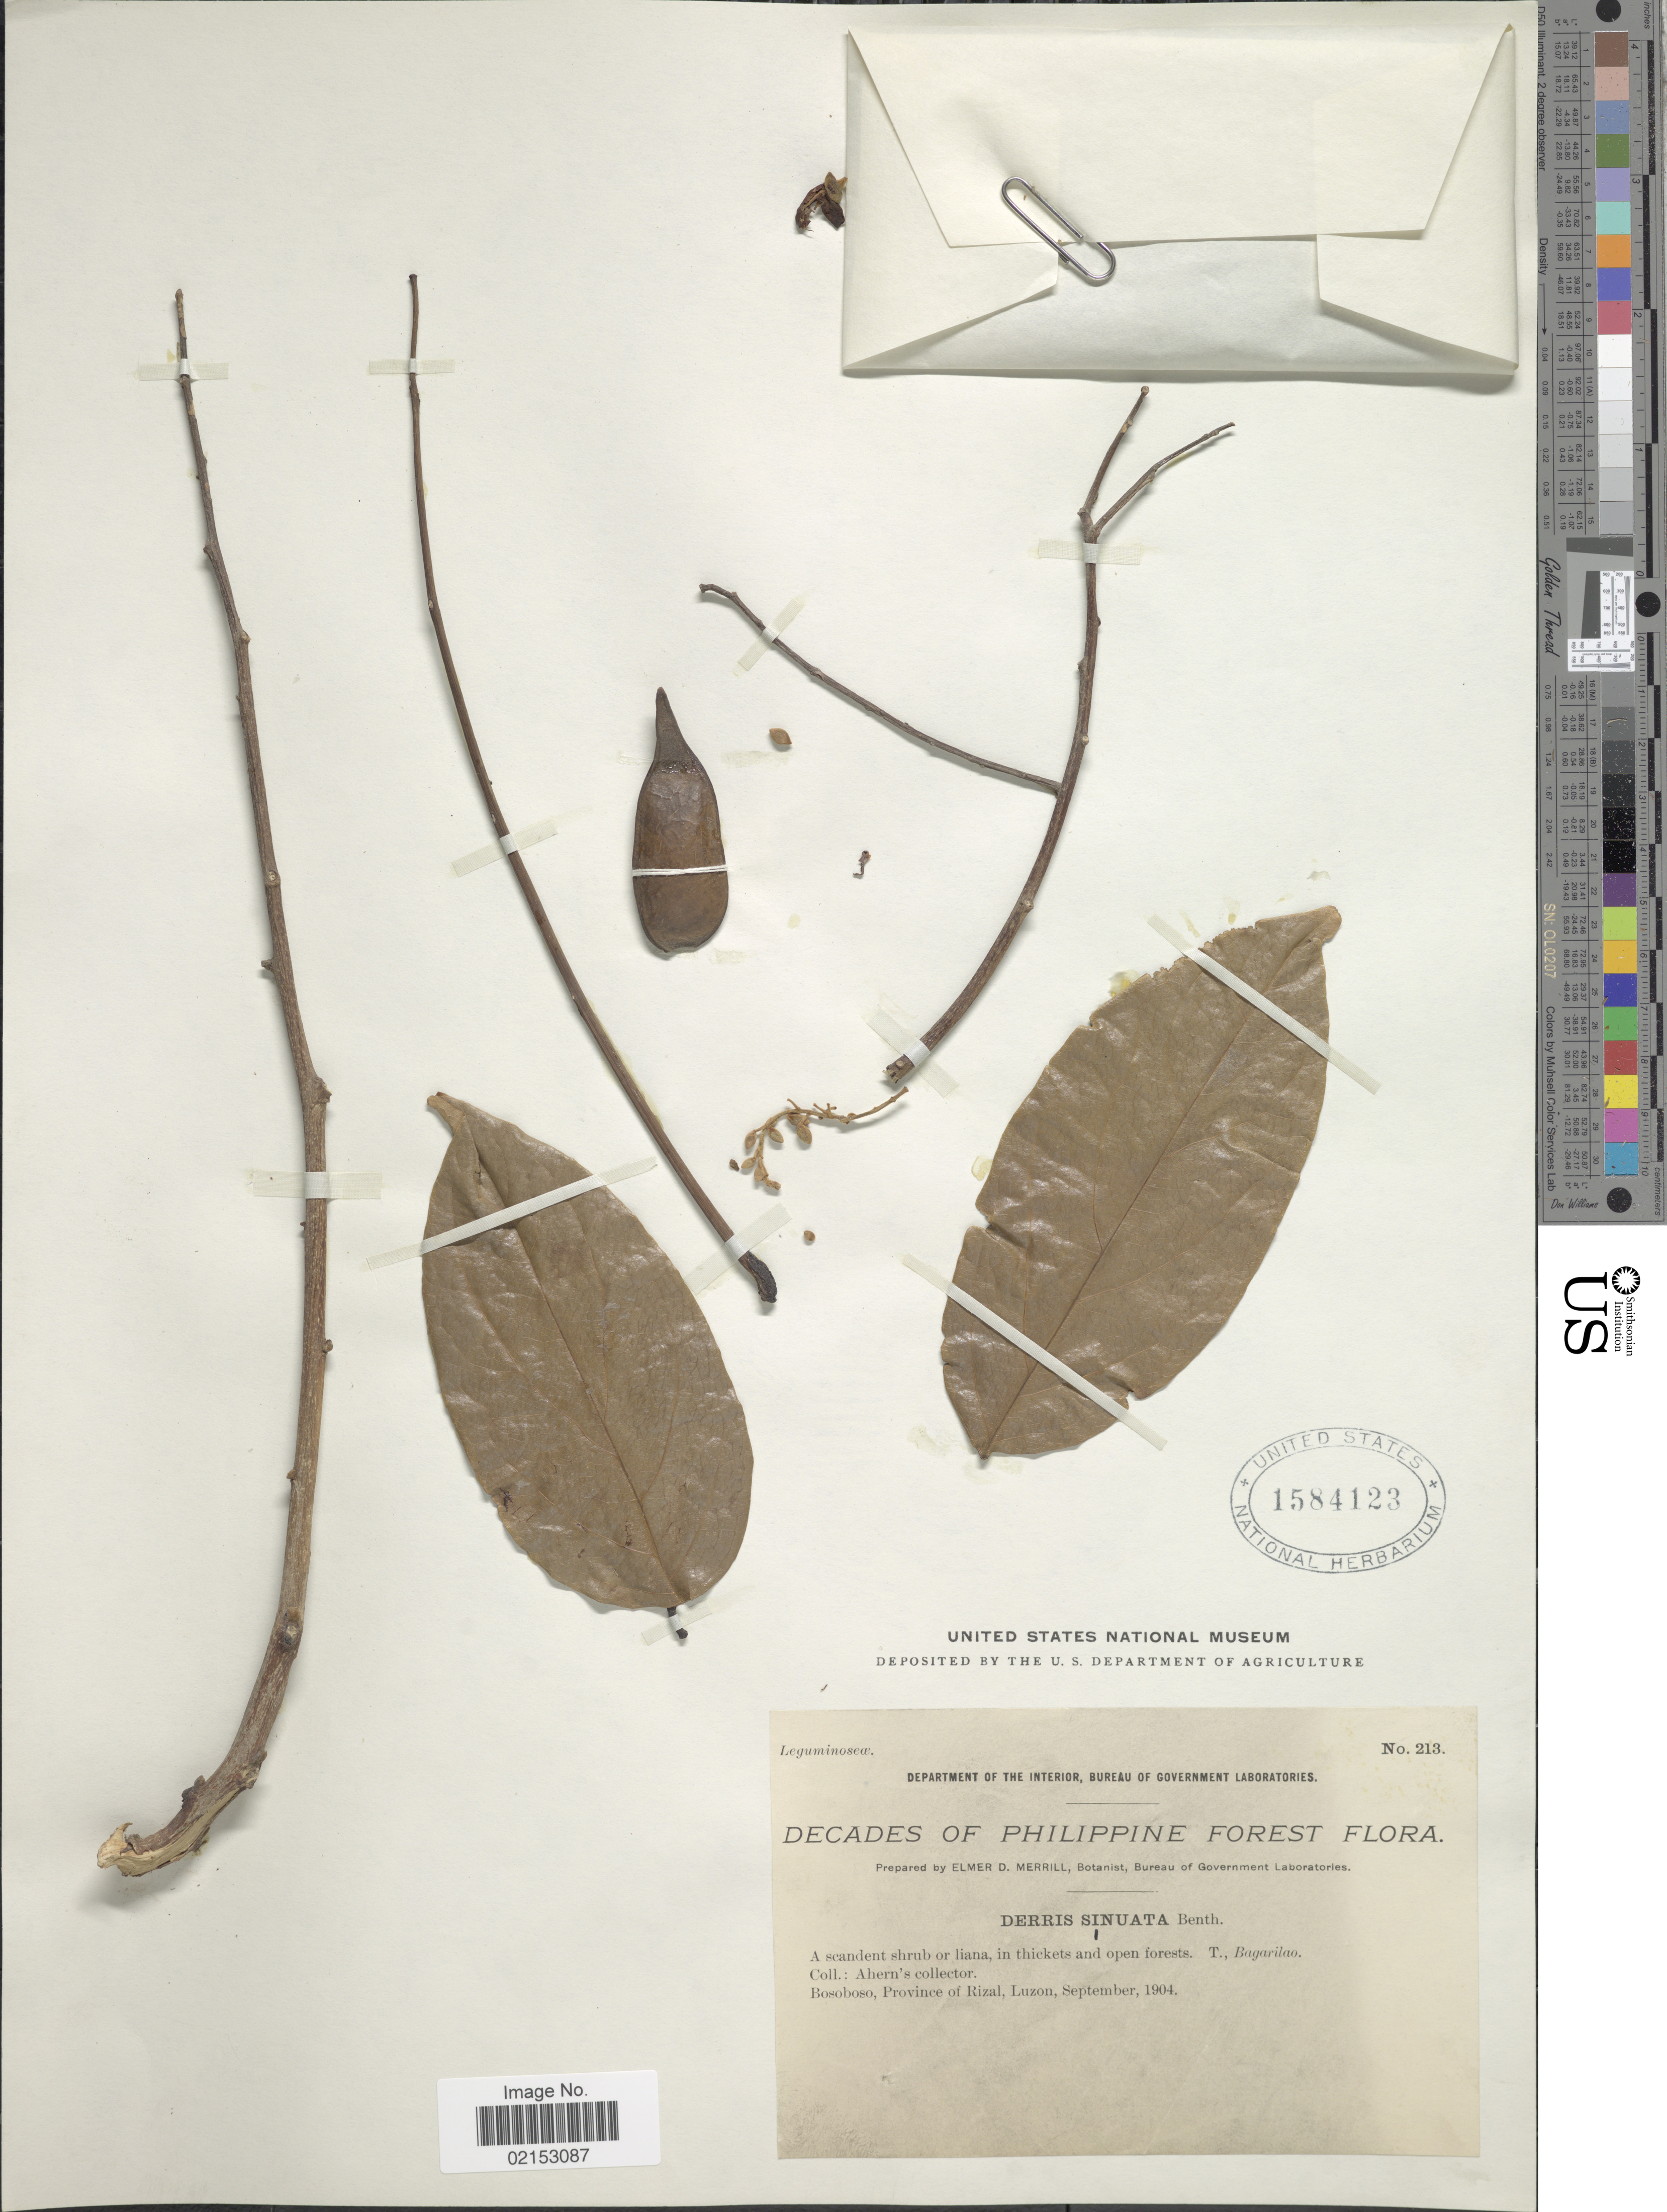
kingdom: Plantae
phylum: Tracheophyta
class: Magnoliopsida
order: Fabales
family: Fabaceae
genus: Aganope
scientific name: Aganope heptaphylla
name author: (L.) Polhill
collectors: -. Ahern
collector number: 213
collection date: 1904-09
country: Philippines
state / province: Calabarzon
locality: Bosoboso, Province of Rizal, Luzon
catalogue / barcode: US 158123